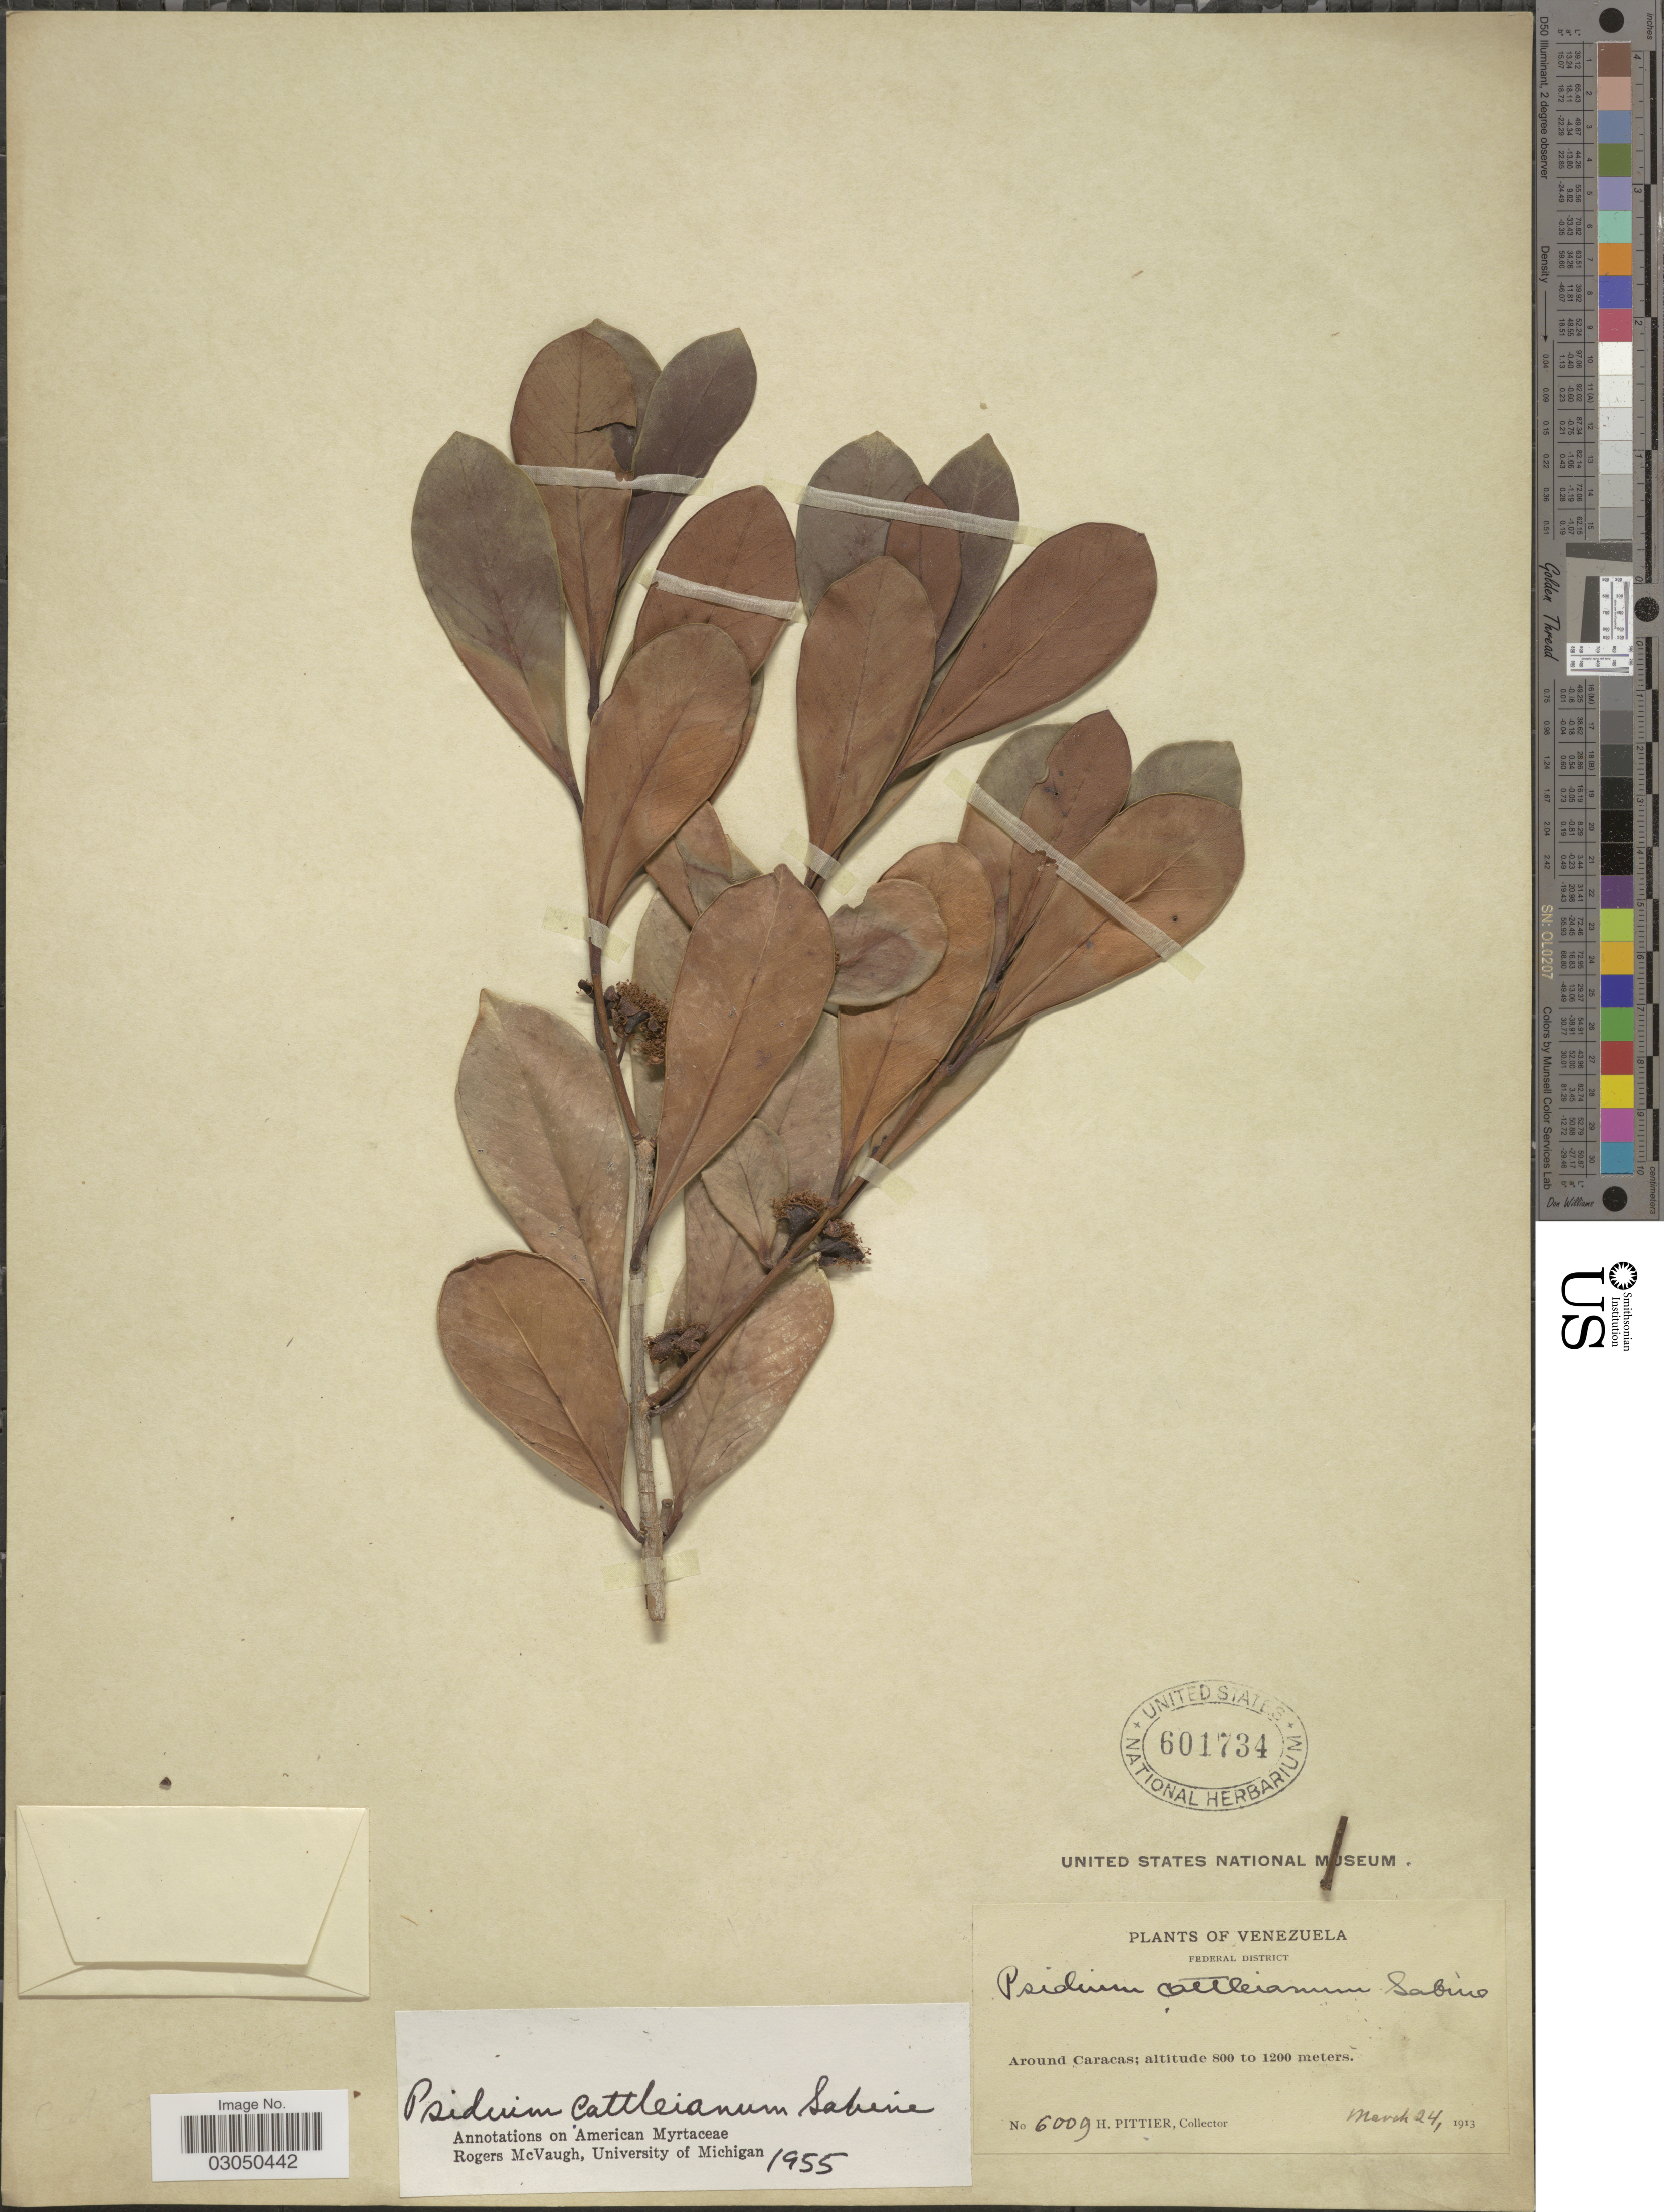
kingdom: Plantae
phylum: Tracheophyta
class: Magnoliopsida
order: Myrtales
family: Myrtaceae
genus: Psidium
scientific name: Psidium cattleyanum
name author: Sabine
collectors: H. F. Pittier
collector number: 6009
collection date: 1913-03-24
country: Venezuela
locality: Federal District. Around Caracas.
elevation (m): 800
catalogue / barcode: US 601734